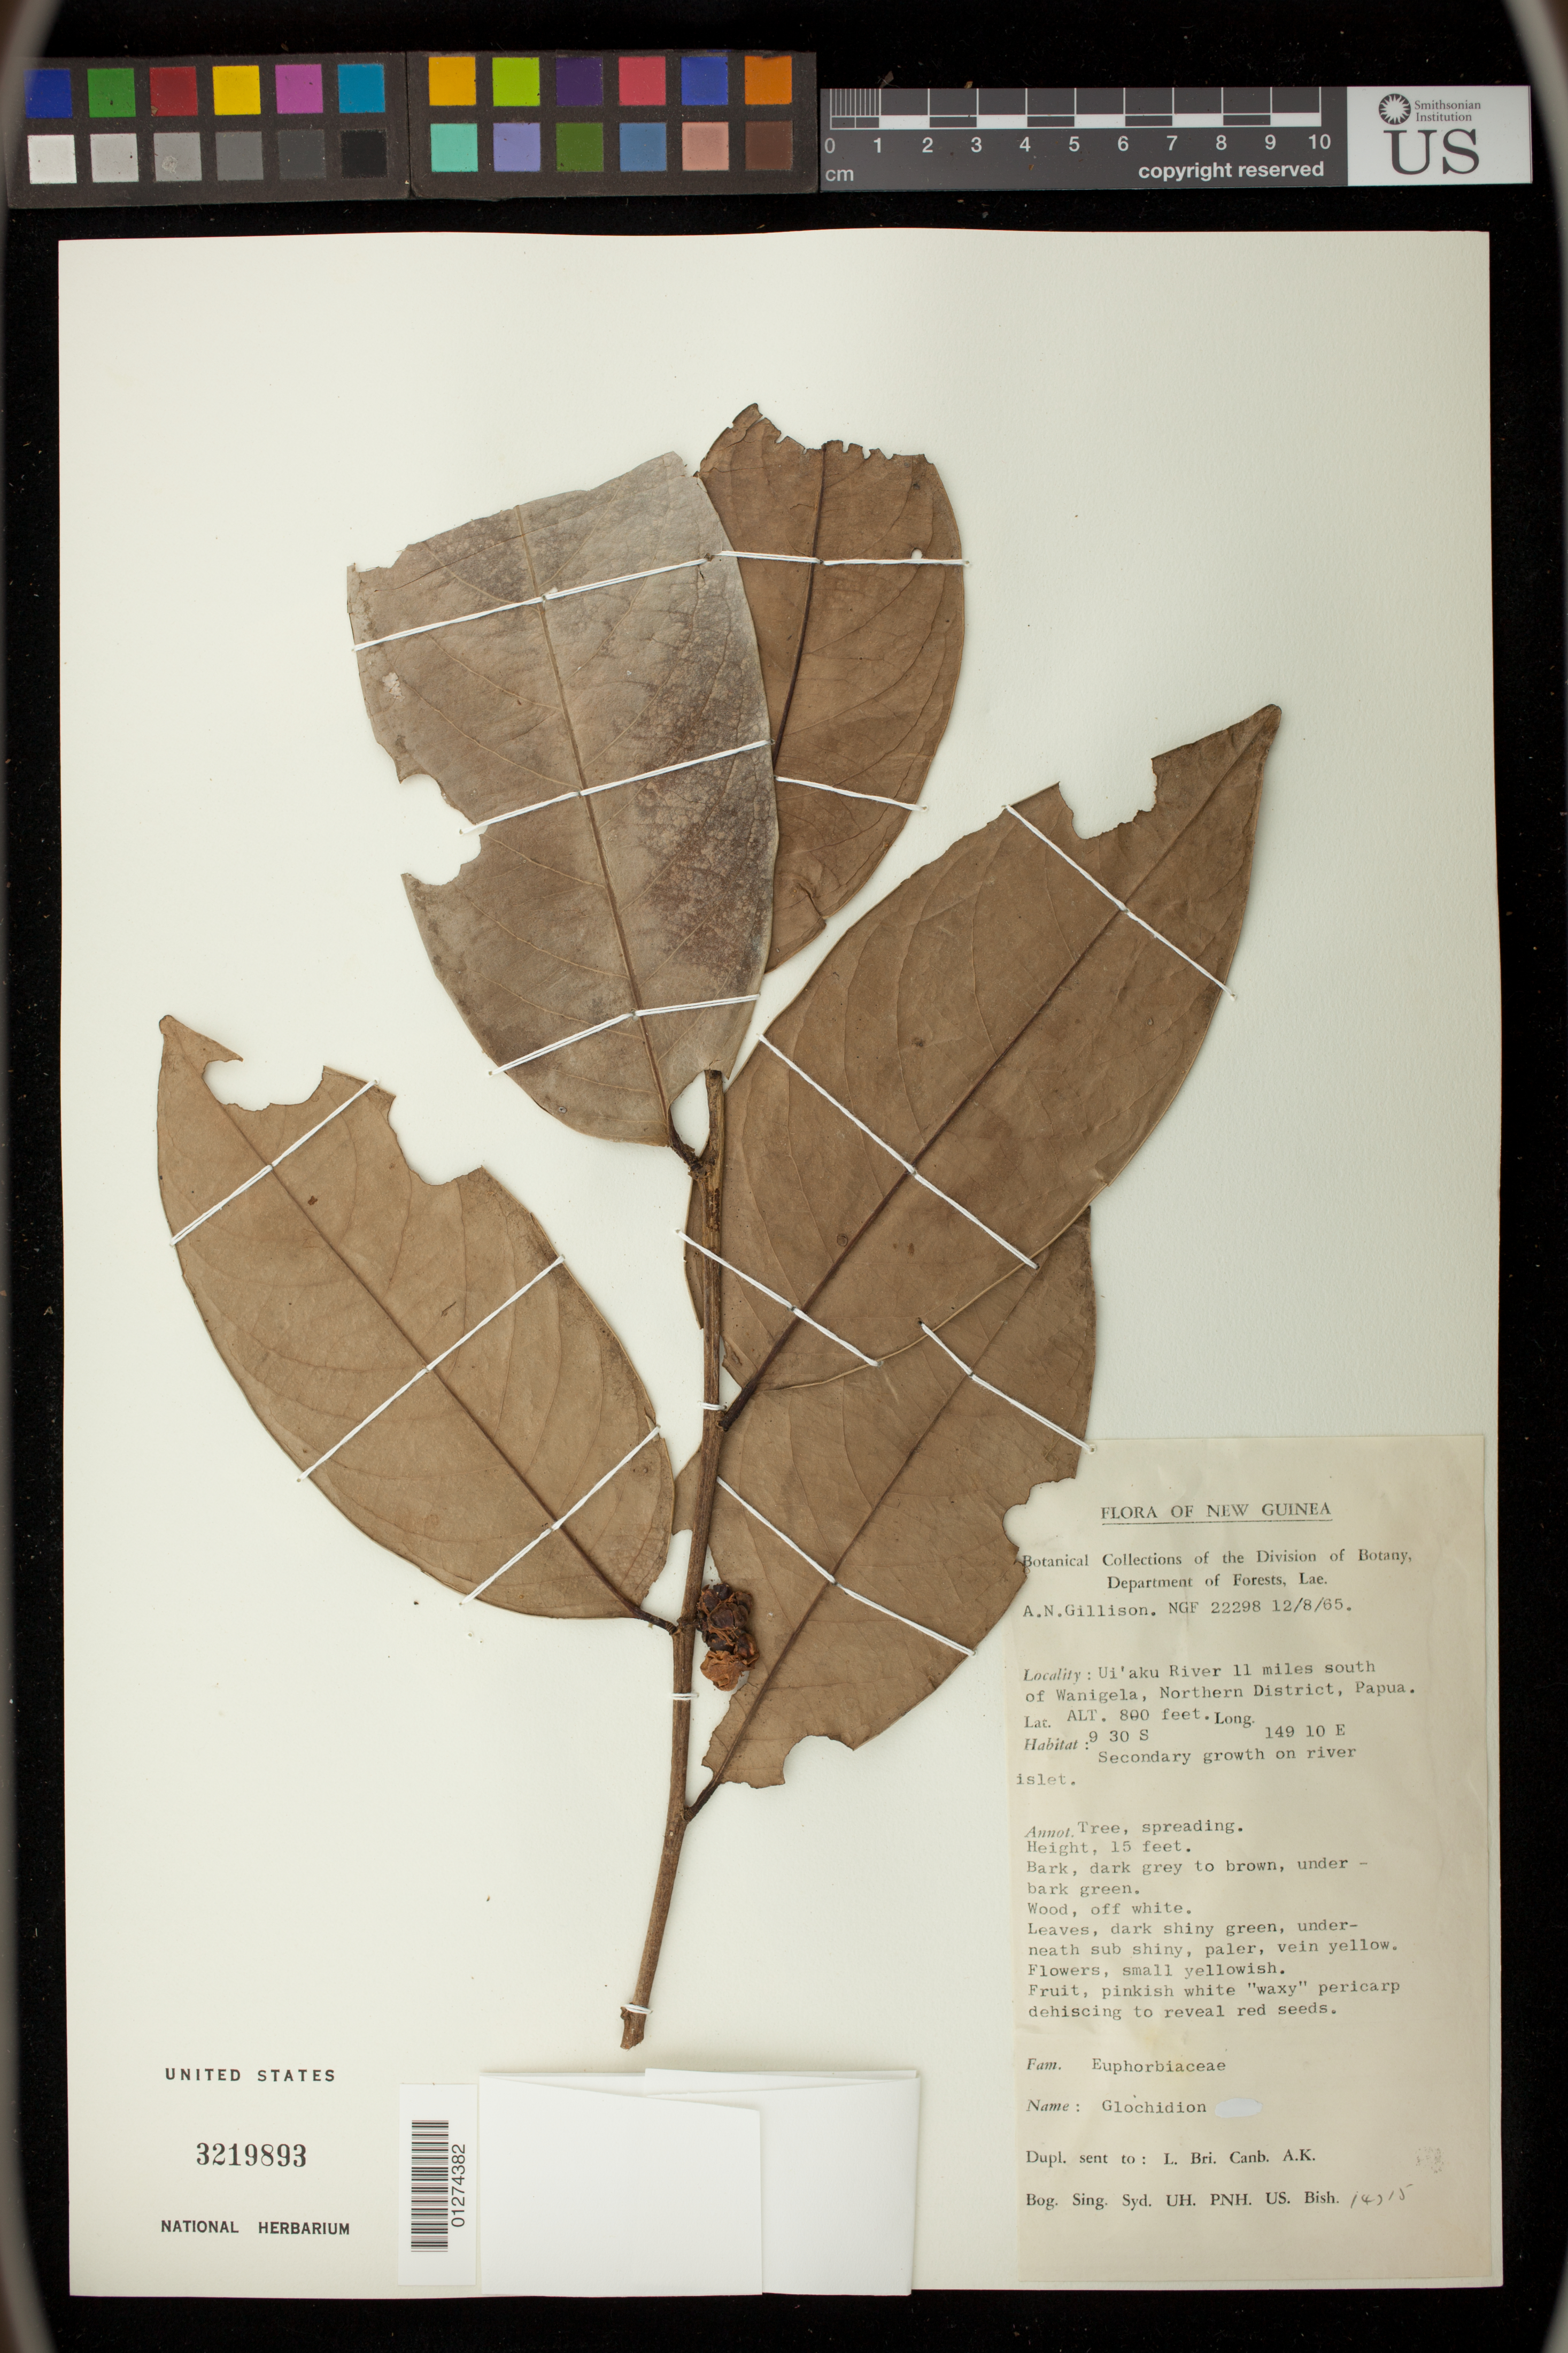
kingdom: Plantae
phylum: Tracheophyta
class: Magnoliopsida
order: Malpighiales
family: Phyllanthaceae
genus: Glochidion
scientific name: Glochidion sp.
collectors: A. Gillison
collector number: NGF 22298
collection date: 1965-08-12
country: Papua New Guinea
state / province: Northern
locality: Ui'aku River 11 miles south of Wanigela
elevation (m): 244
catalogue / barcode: US 3219893